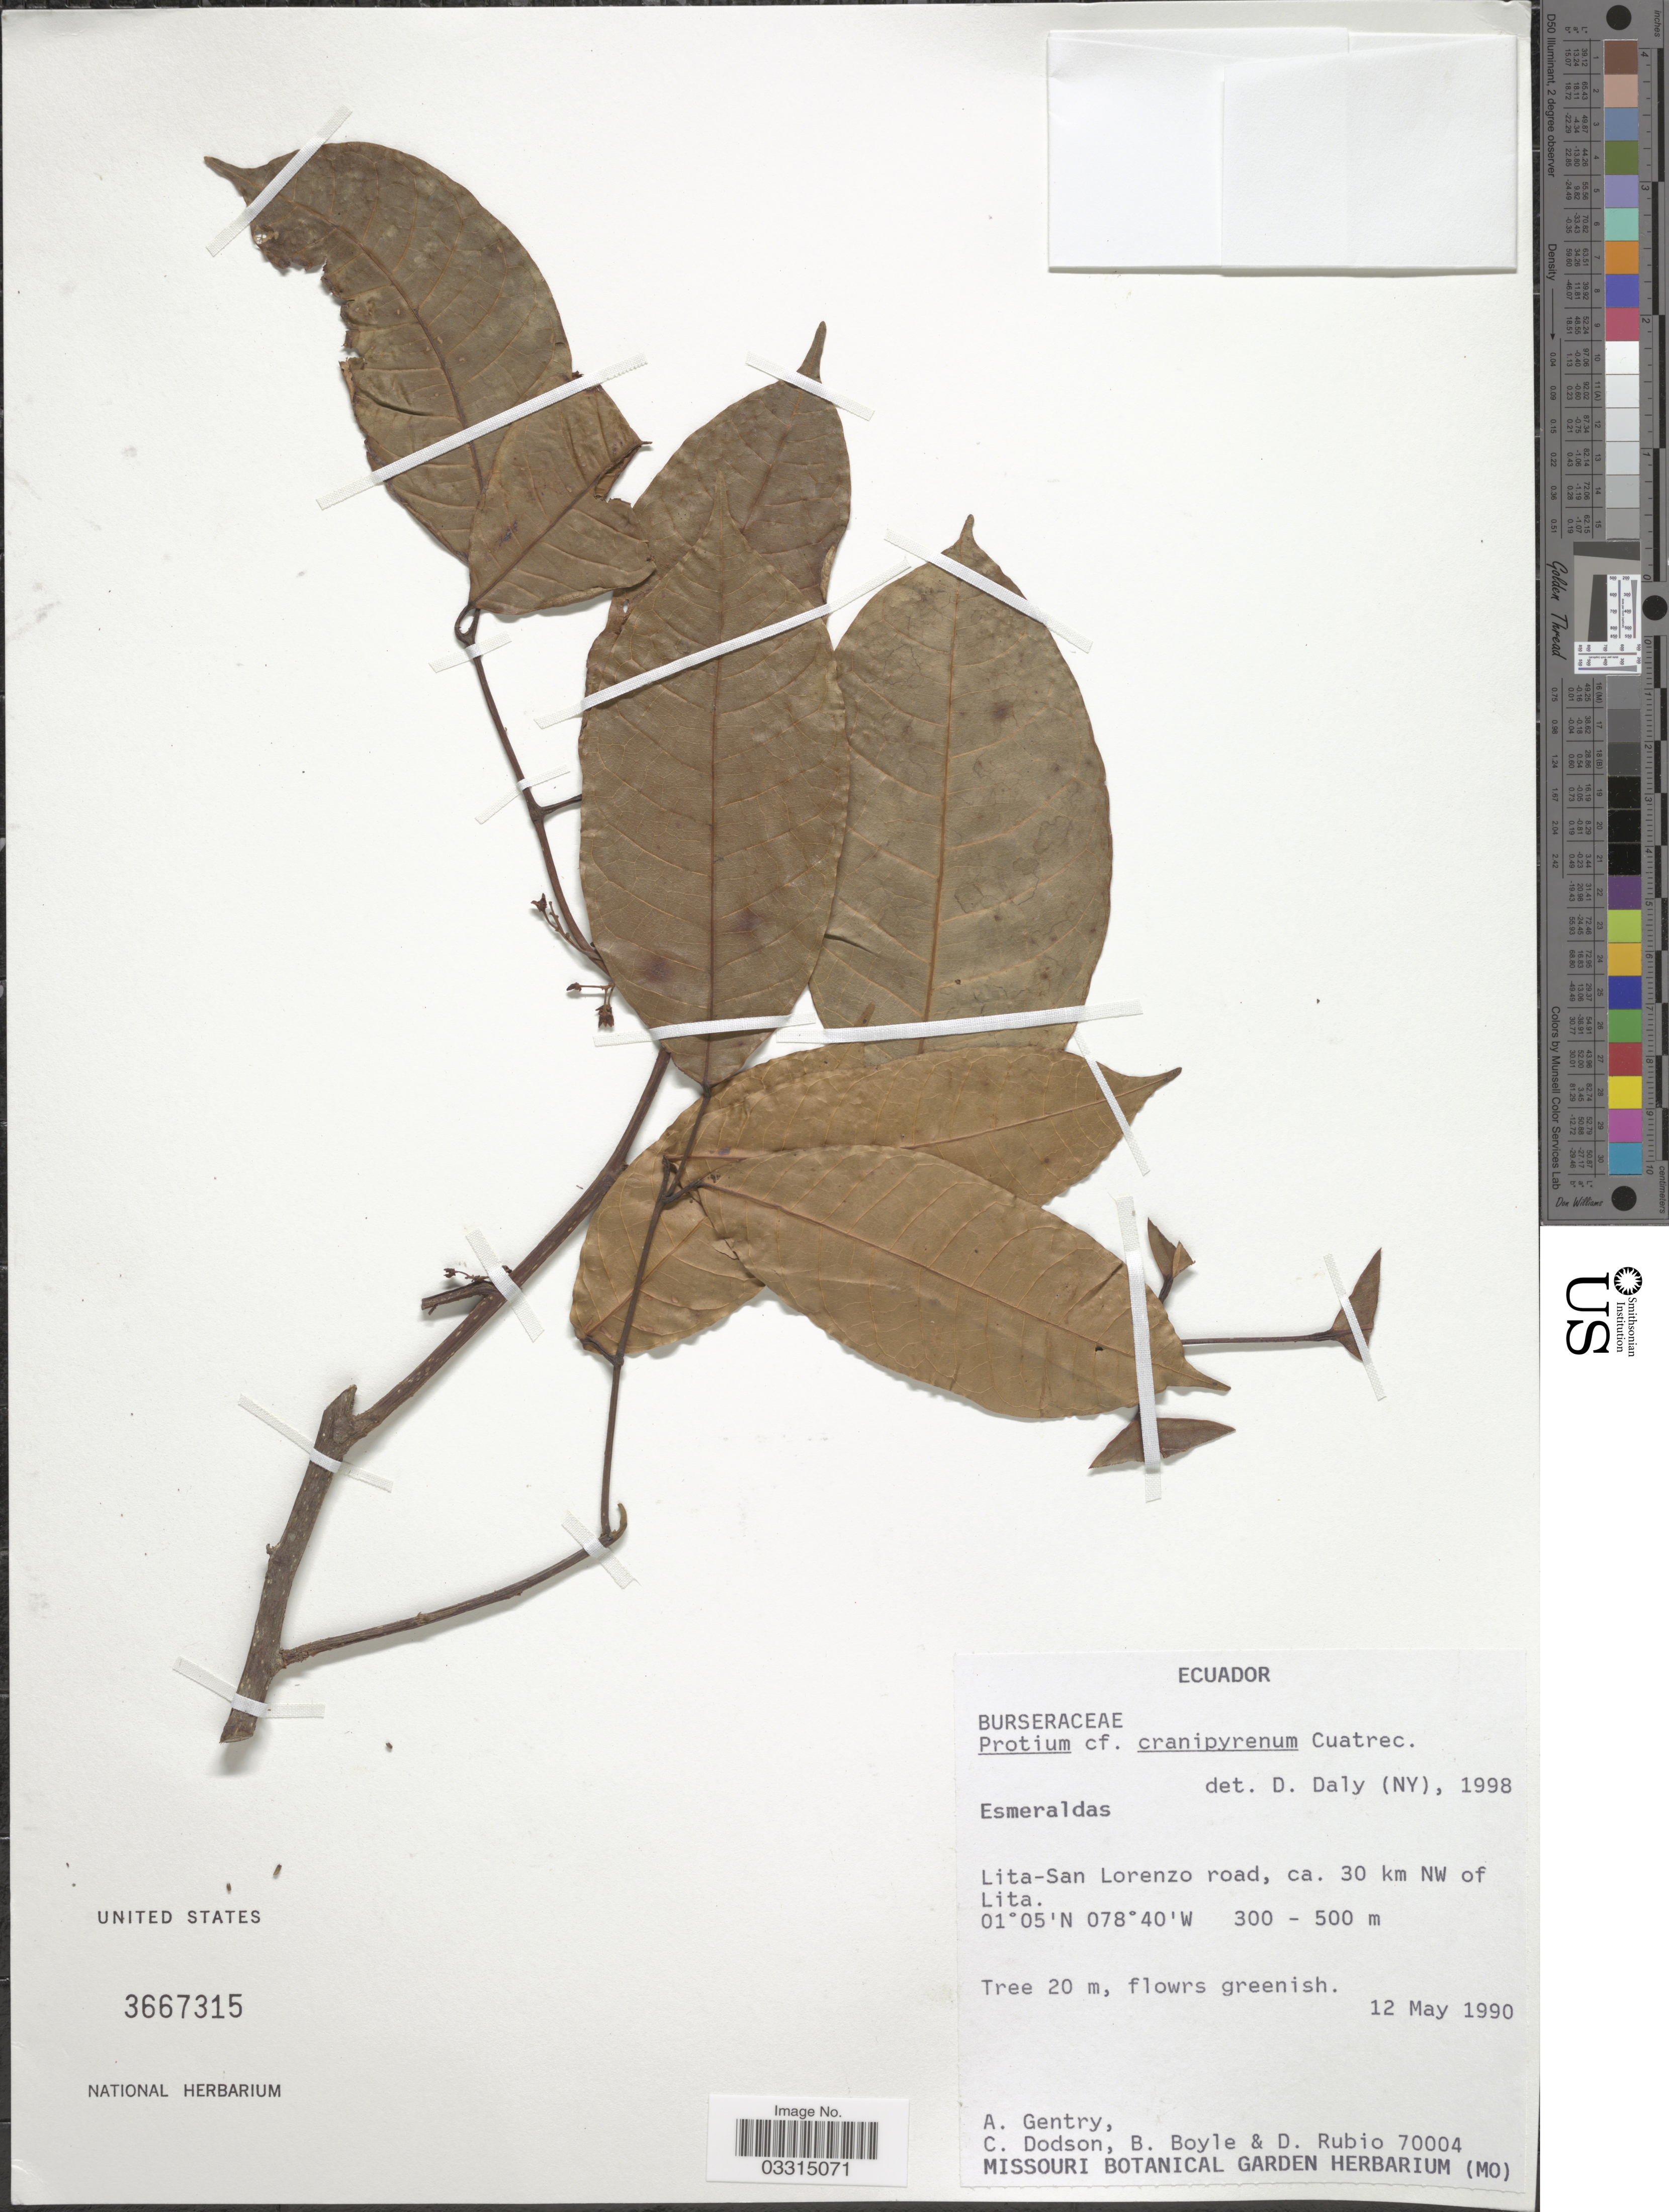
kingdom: Plantae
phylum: Tracheophyta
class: Magnoliopsida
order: Sapindales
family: Burseraceae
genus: Protium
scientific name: Protium cranipyrenum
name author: Cuatrec.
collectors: A. H. Gentry, C. Dodson, B. Boyle & D. Rubio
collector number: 70004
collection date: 1990-05-12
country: Ecuador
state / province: Esmeraldas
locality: Lita-San Lorenzo road, ca. 30 km NW of Lita.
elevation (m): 300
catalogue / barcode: US 3667315